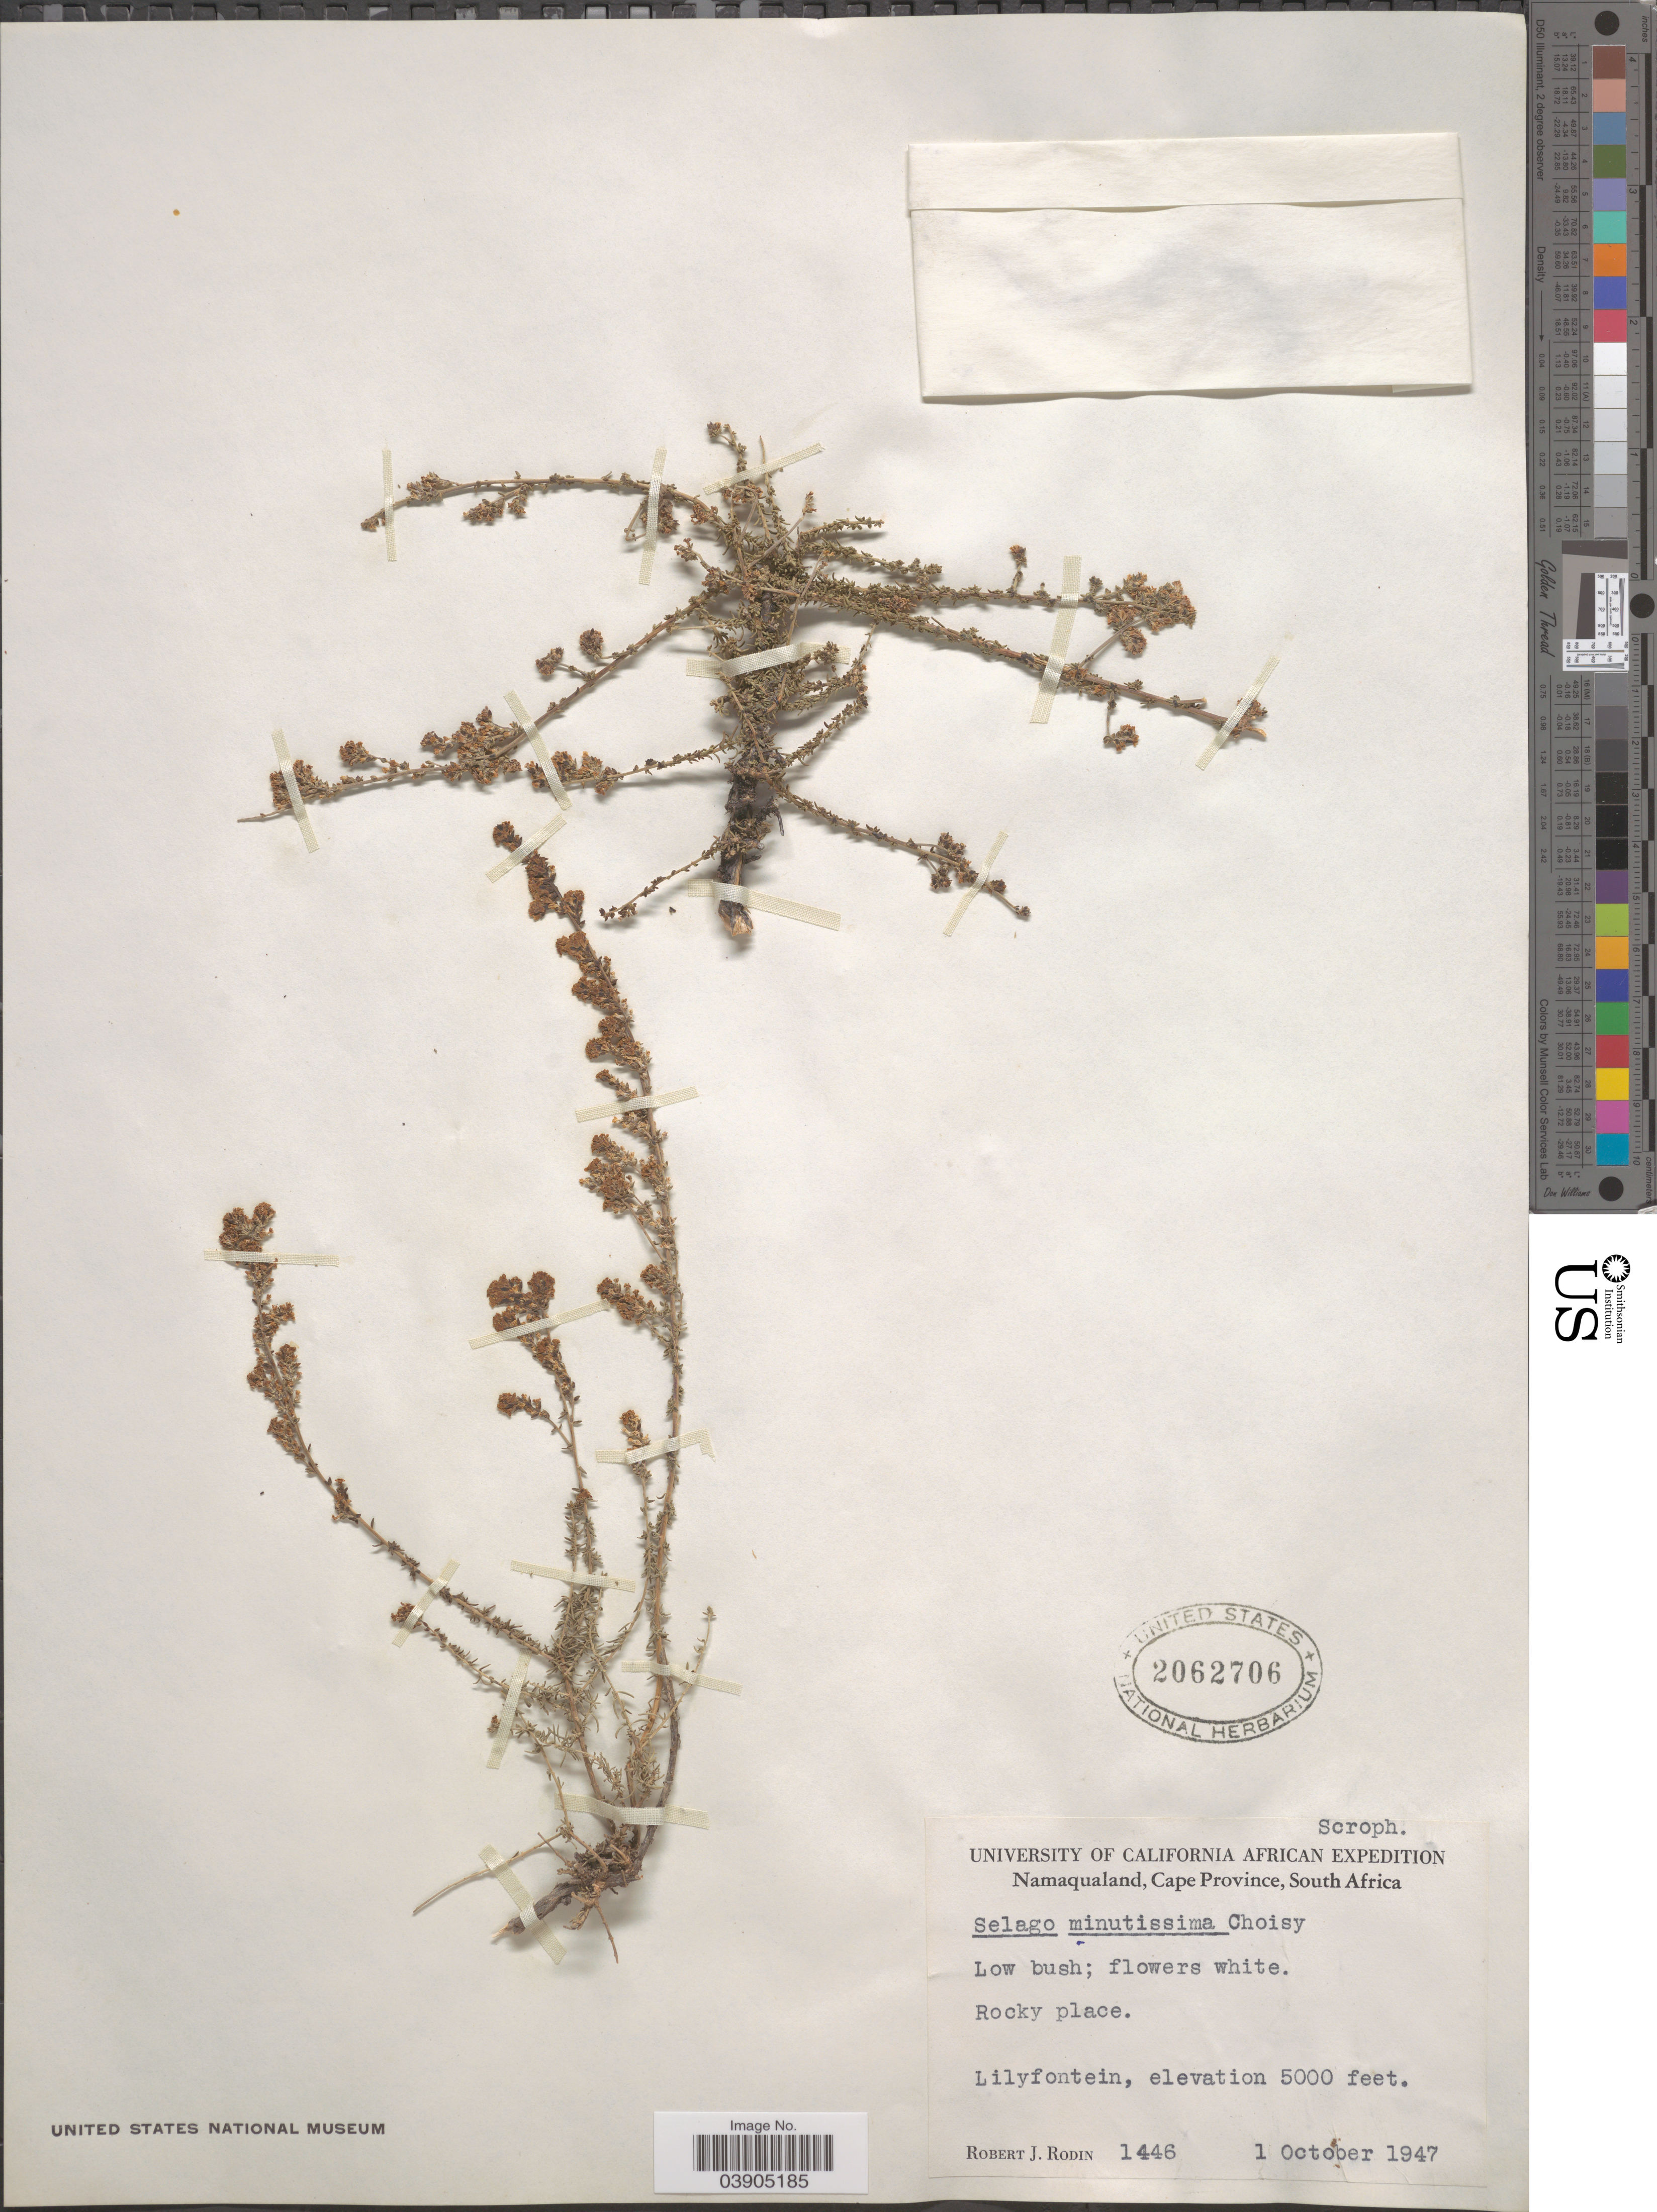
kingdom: Plantae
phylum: Tracheophyta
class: Magnoliopsida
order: Lamiales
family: Scrophulariaceae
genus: Selago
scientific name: Selago minutissima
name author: Choisy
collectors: R. J. Rodin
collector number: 1446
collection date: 1947-10-01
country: South Africa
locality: Namaqualand. Lilyfontein.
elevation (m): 1524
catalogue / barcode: US 2062706